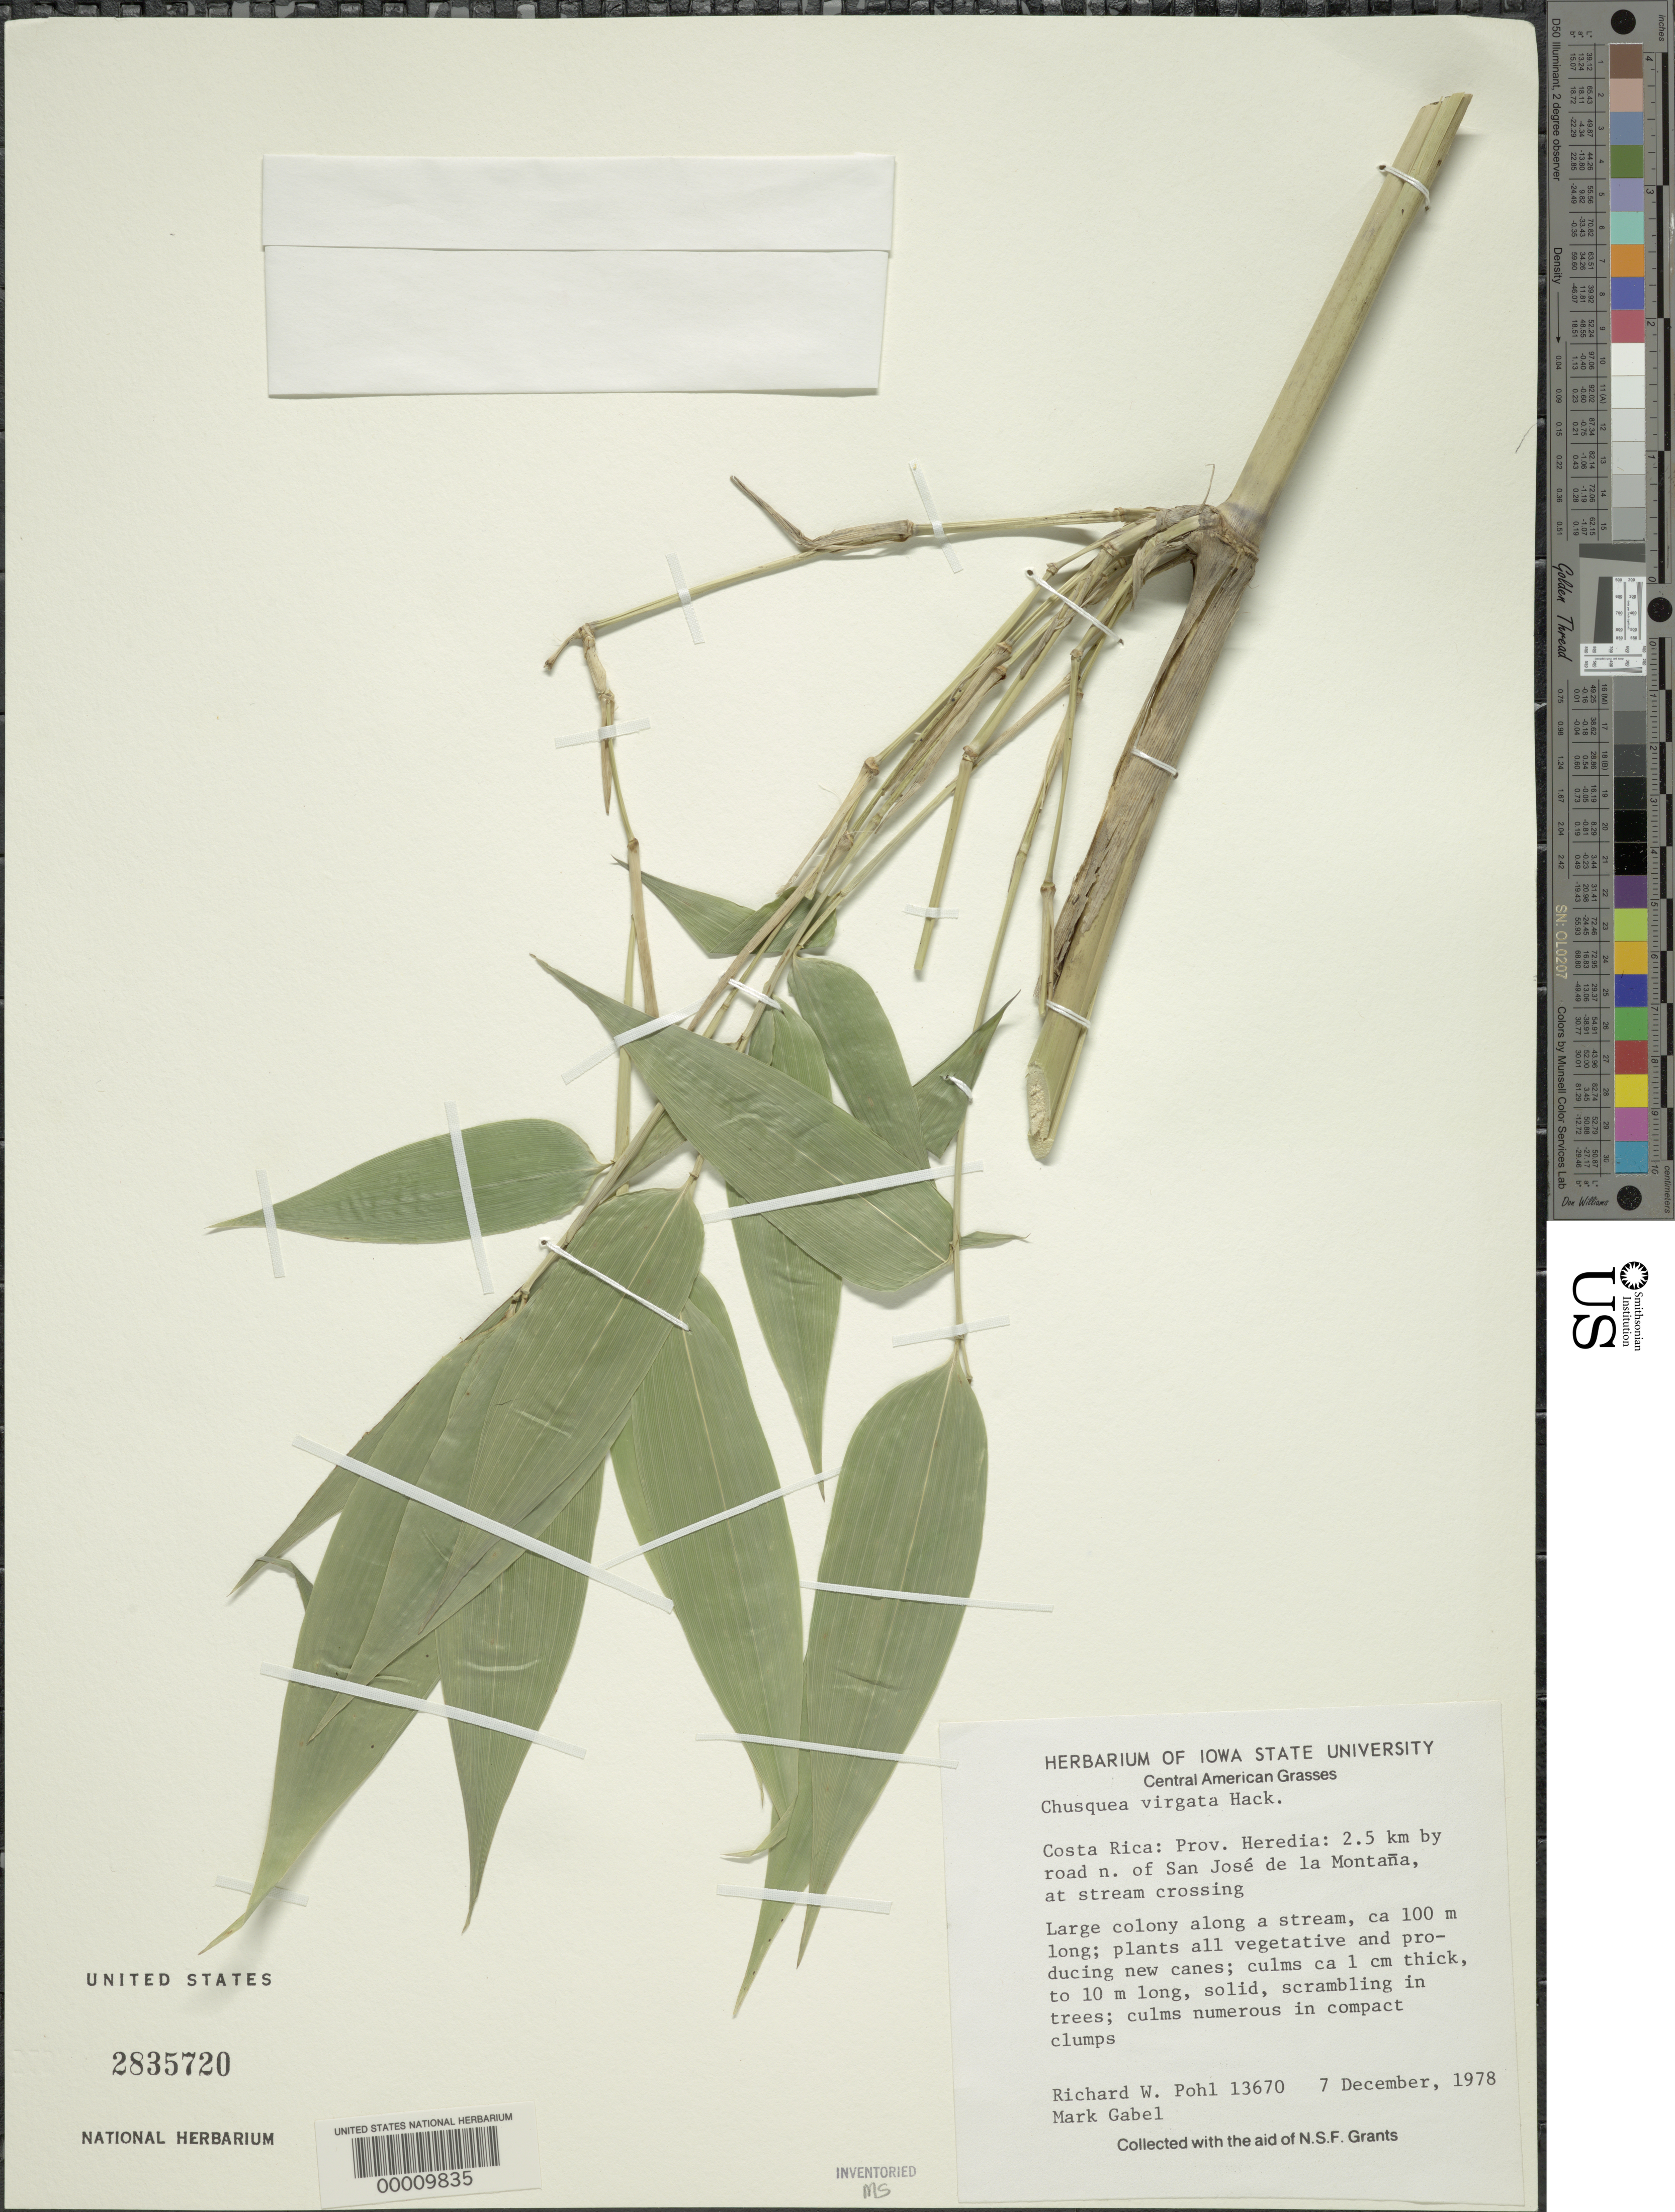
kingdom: Plantae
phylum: Tracheophyta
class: Liliopsida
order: Poales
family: Poaceae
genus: Chusquea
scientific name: Chusquea virgata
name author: Hack.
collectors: R. W. Pohl & M. Gabel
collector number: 13670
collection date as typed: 07 Dec 1978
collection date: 1978-12-07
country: Costa Rica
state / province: Heredia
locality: San jose de la montana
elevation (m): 100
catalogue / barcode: US 2835720